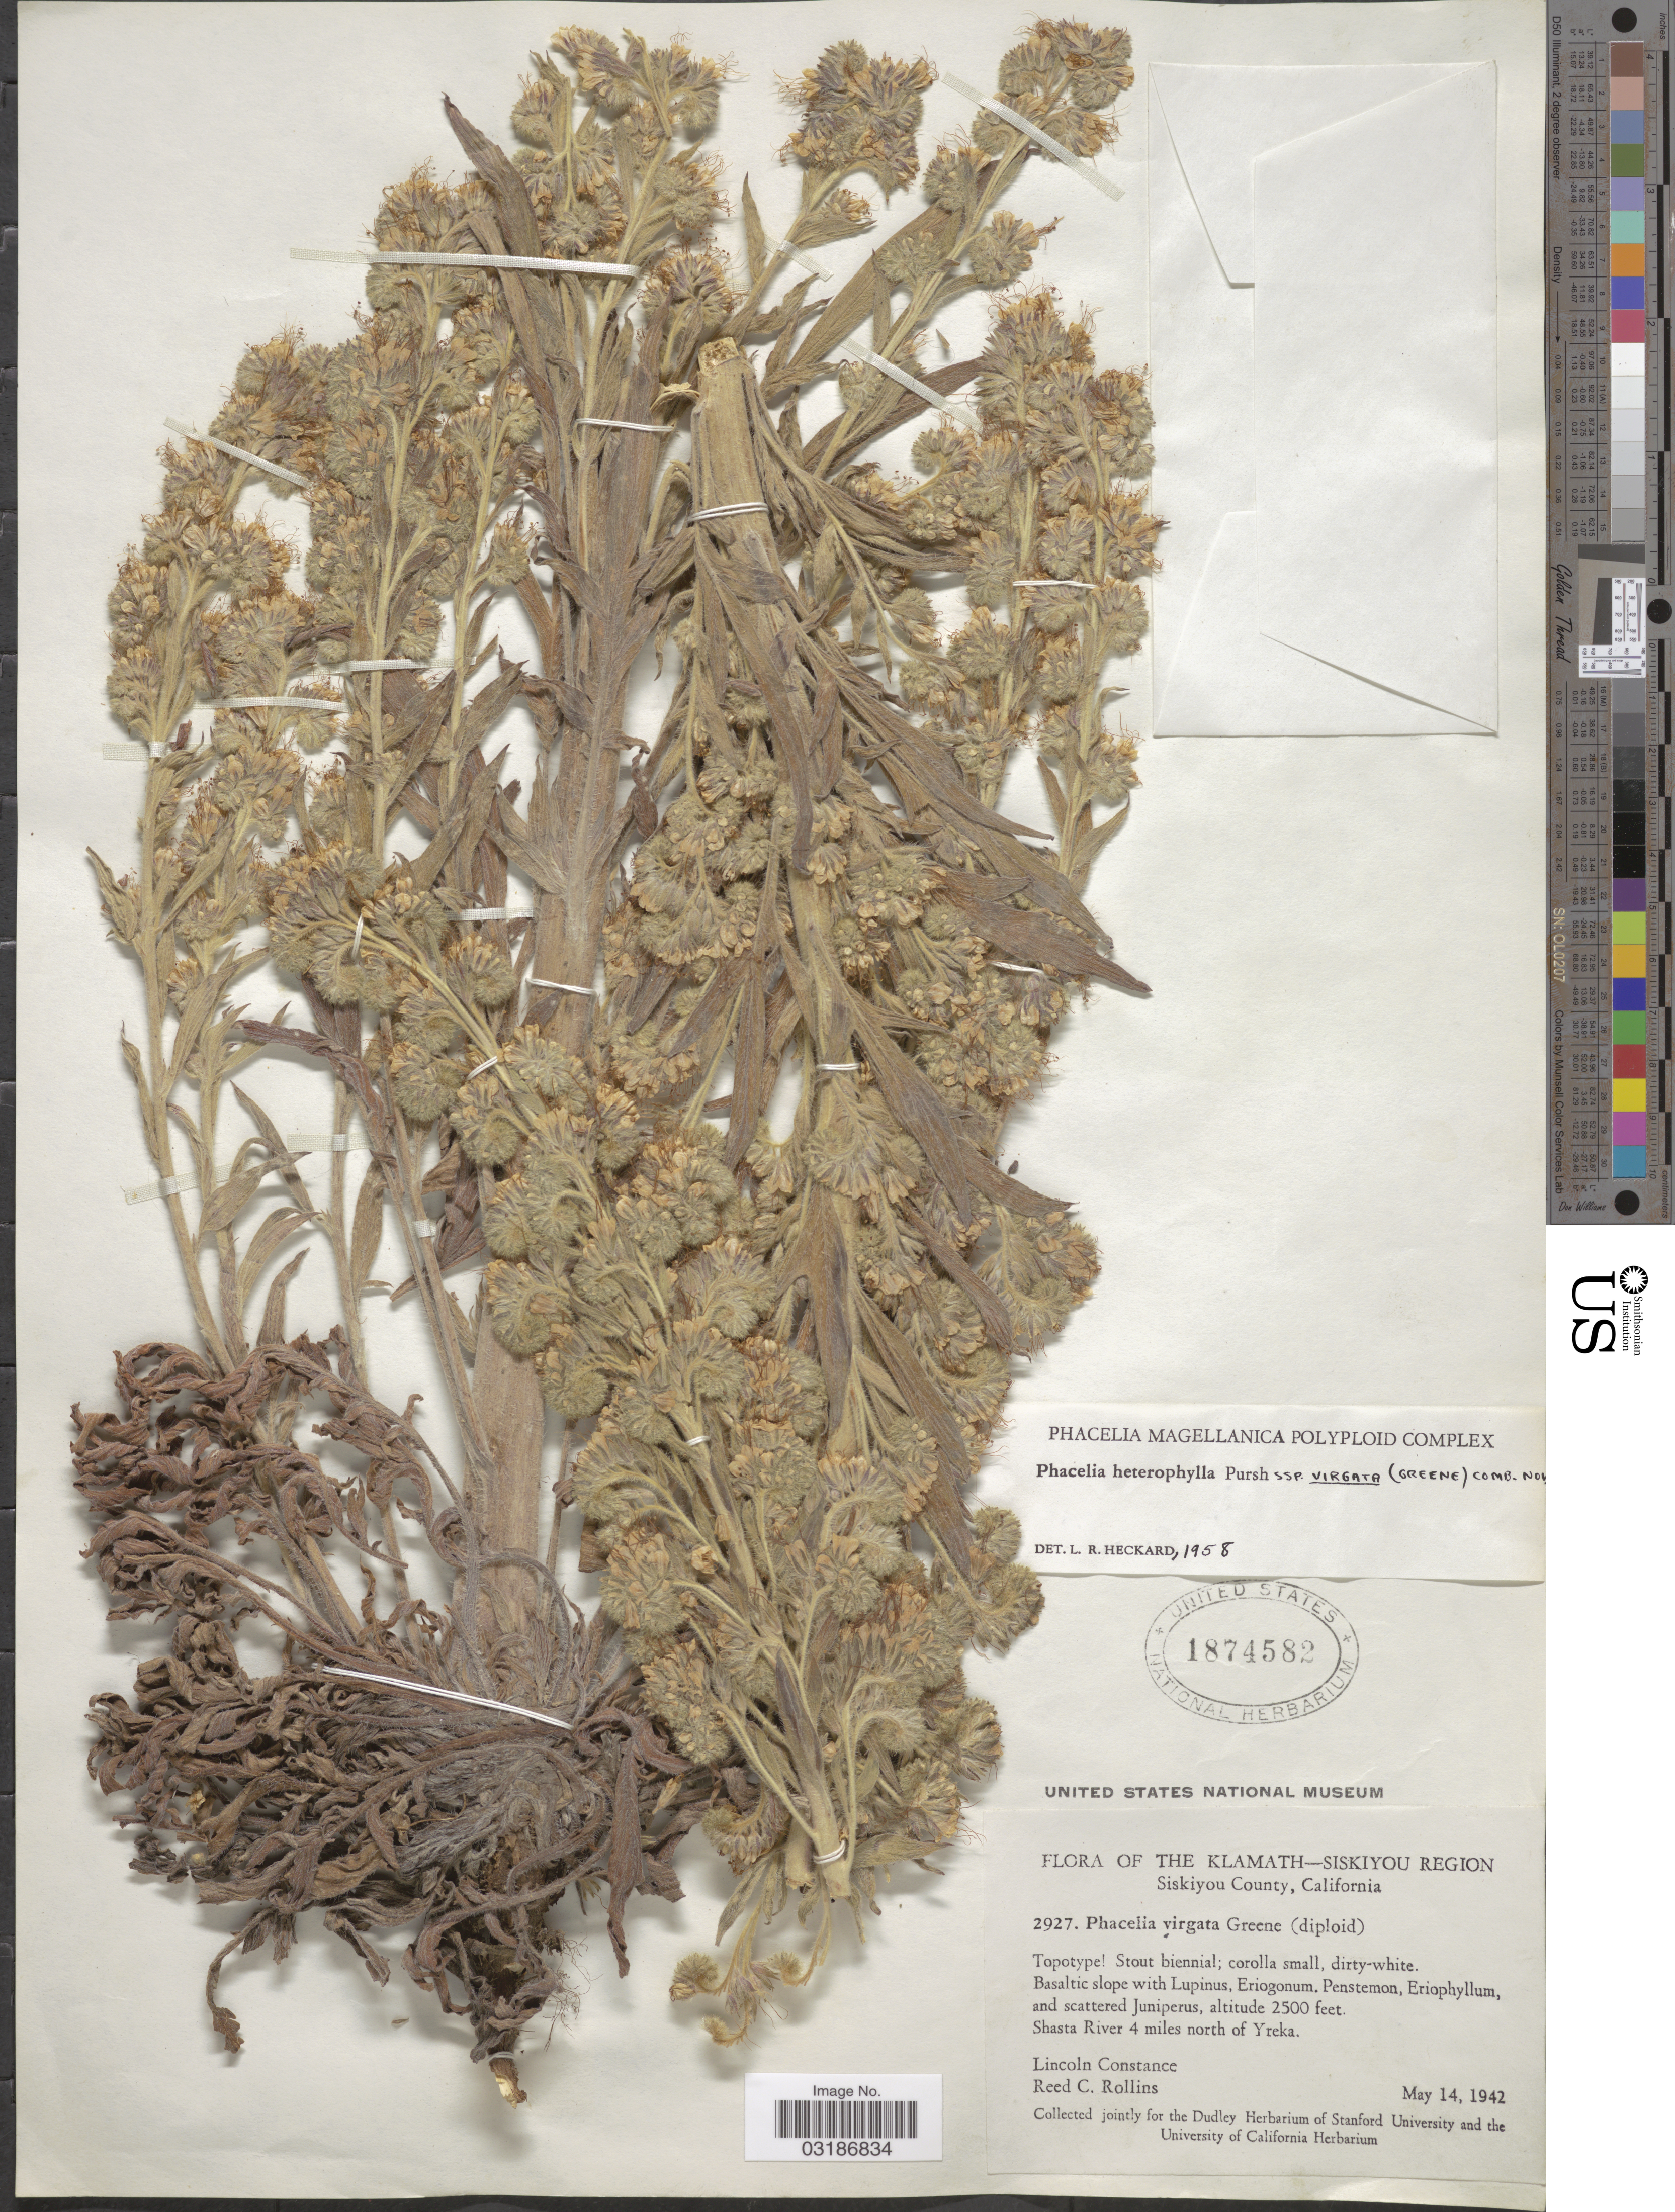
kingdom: Plantae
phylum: Tracheophyta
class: Magnoliopsida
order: Boraginales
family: Hydrophyllaceae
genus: Phacelia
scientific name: Phacelia heterophylla subsp. virgata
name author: (Greene) Heckard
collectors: L. Constance & R. C. Rollins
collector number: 2927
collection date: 1942-05-14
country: United States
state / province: California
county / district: Siskiyou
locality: Klamath - Siskiyou Region. Siskiyou County. Shasta River 4 miles north of Yreka.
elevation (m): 762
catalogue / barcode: US 1874582